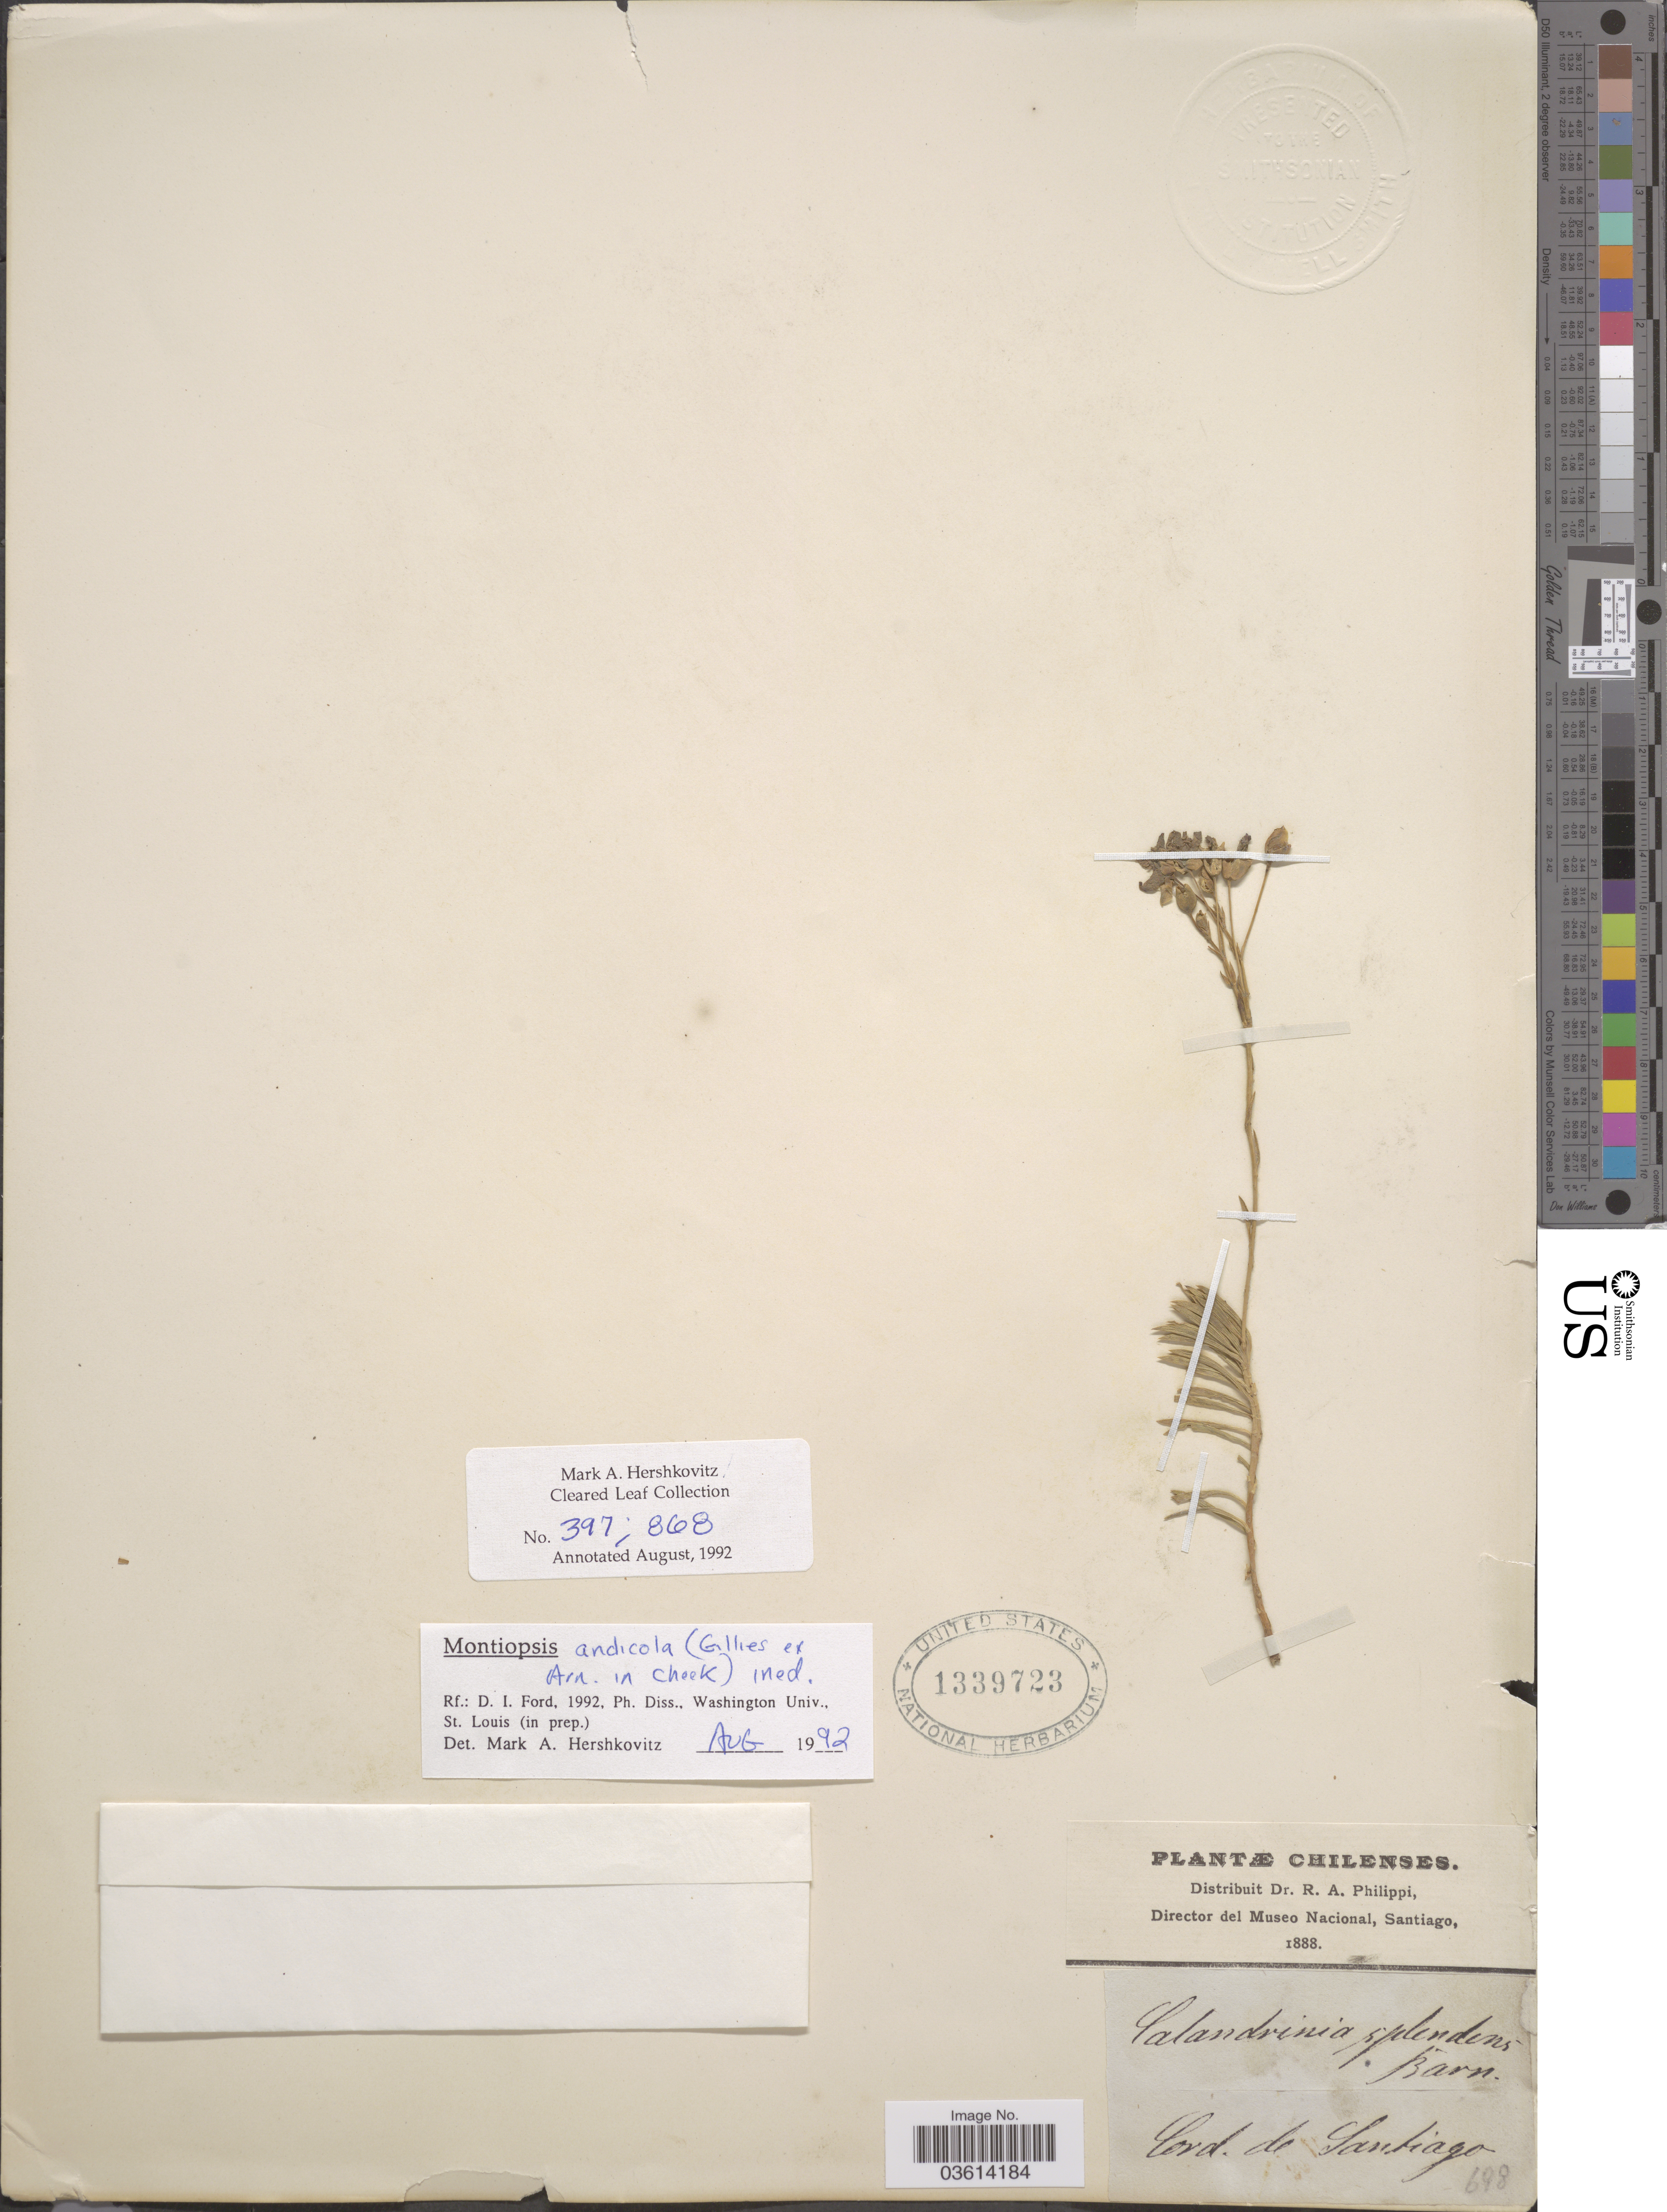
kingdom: Plantae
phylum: Tracheophyta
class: Magnoliopsida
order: Caryophyllales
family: Montiaceae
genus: Montiopsis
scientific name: Montiopsis andicola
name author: (Gillies ex Hook. & Arn.) D.I. Ford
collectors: ex. herb. R.A. Philippi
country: Chile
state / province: Región Metropolitana (RM)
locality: Cord. de Santiago.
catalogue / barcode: US 1339723